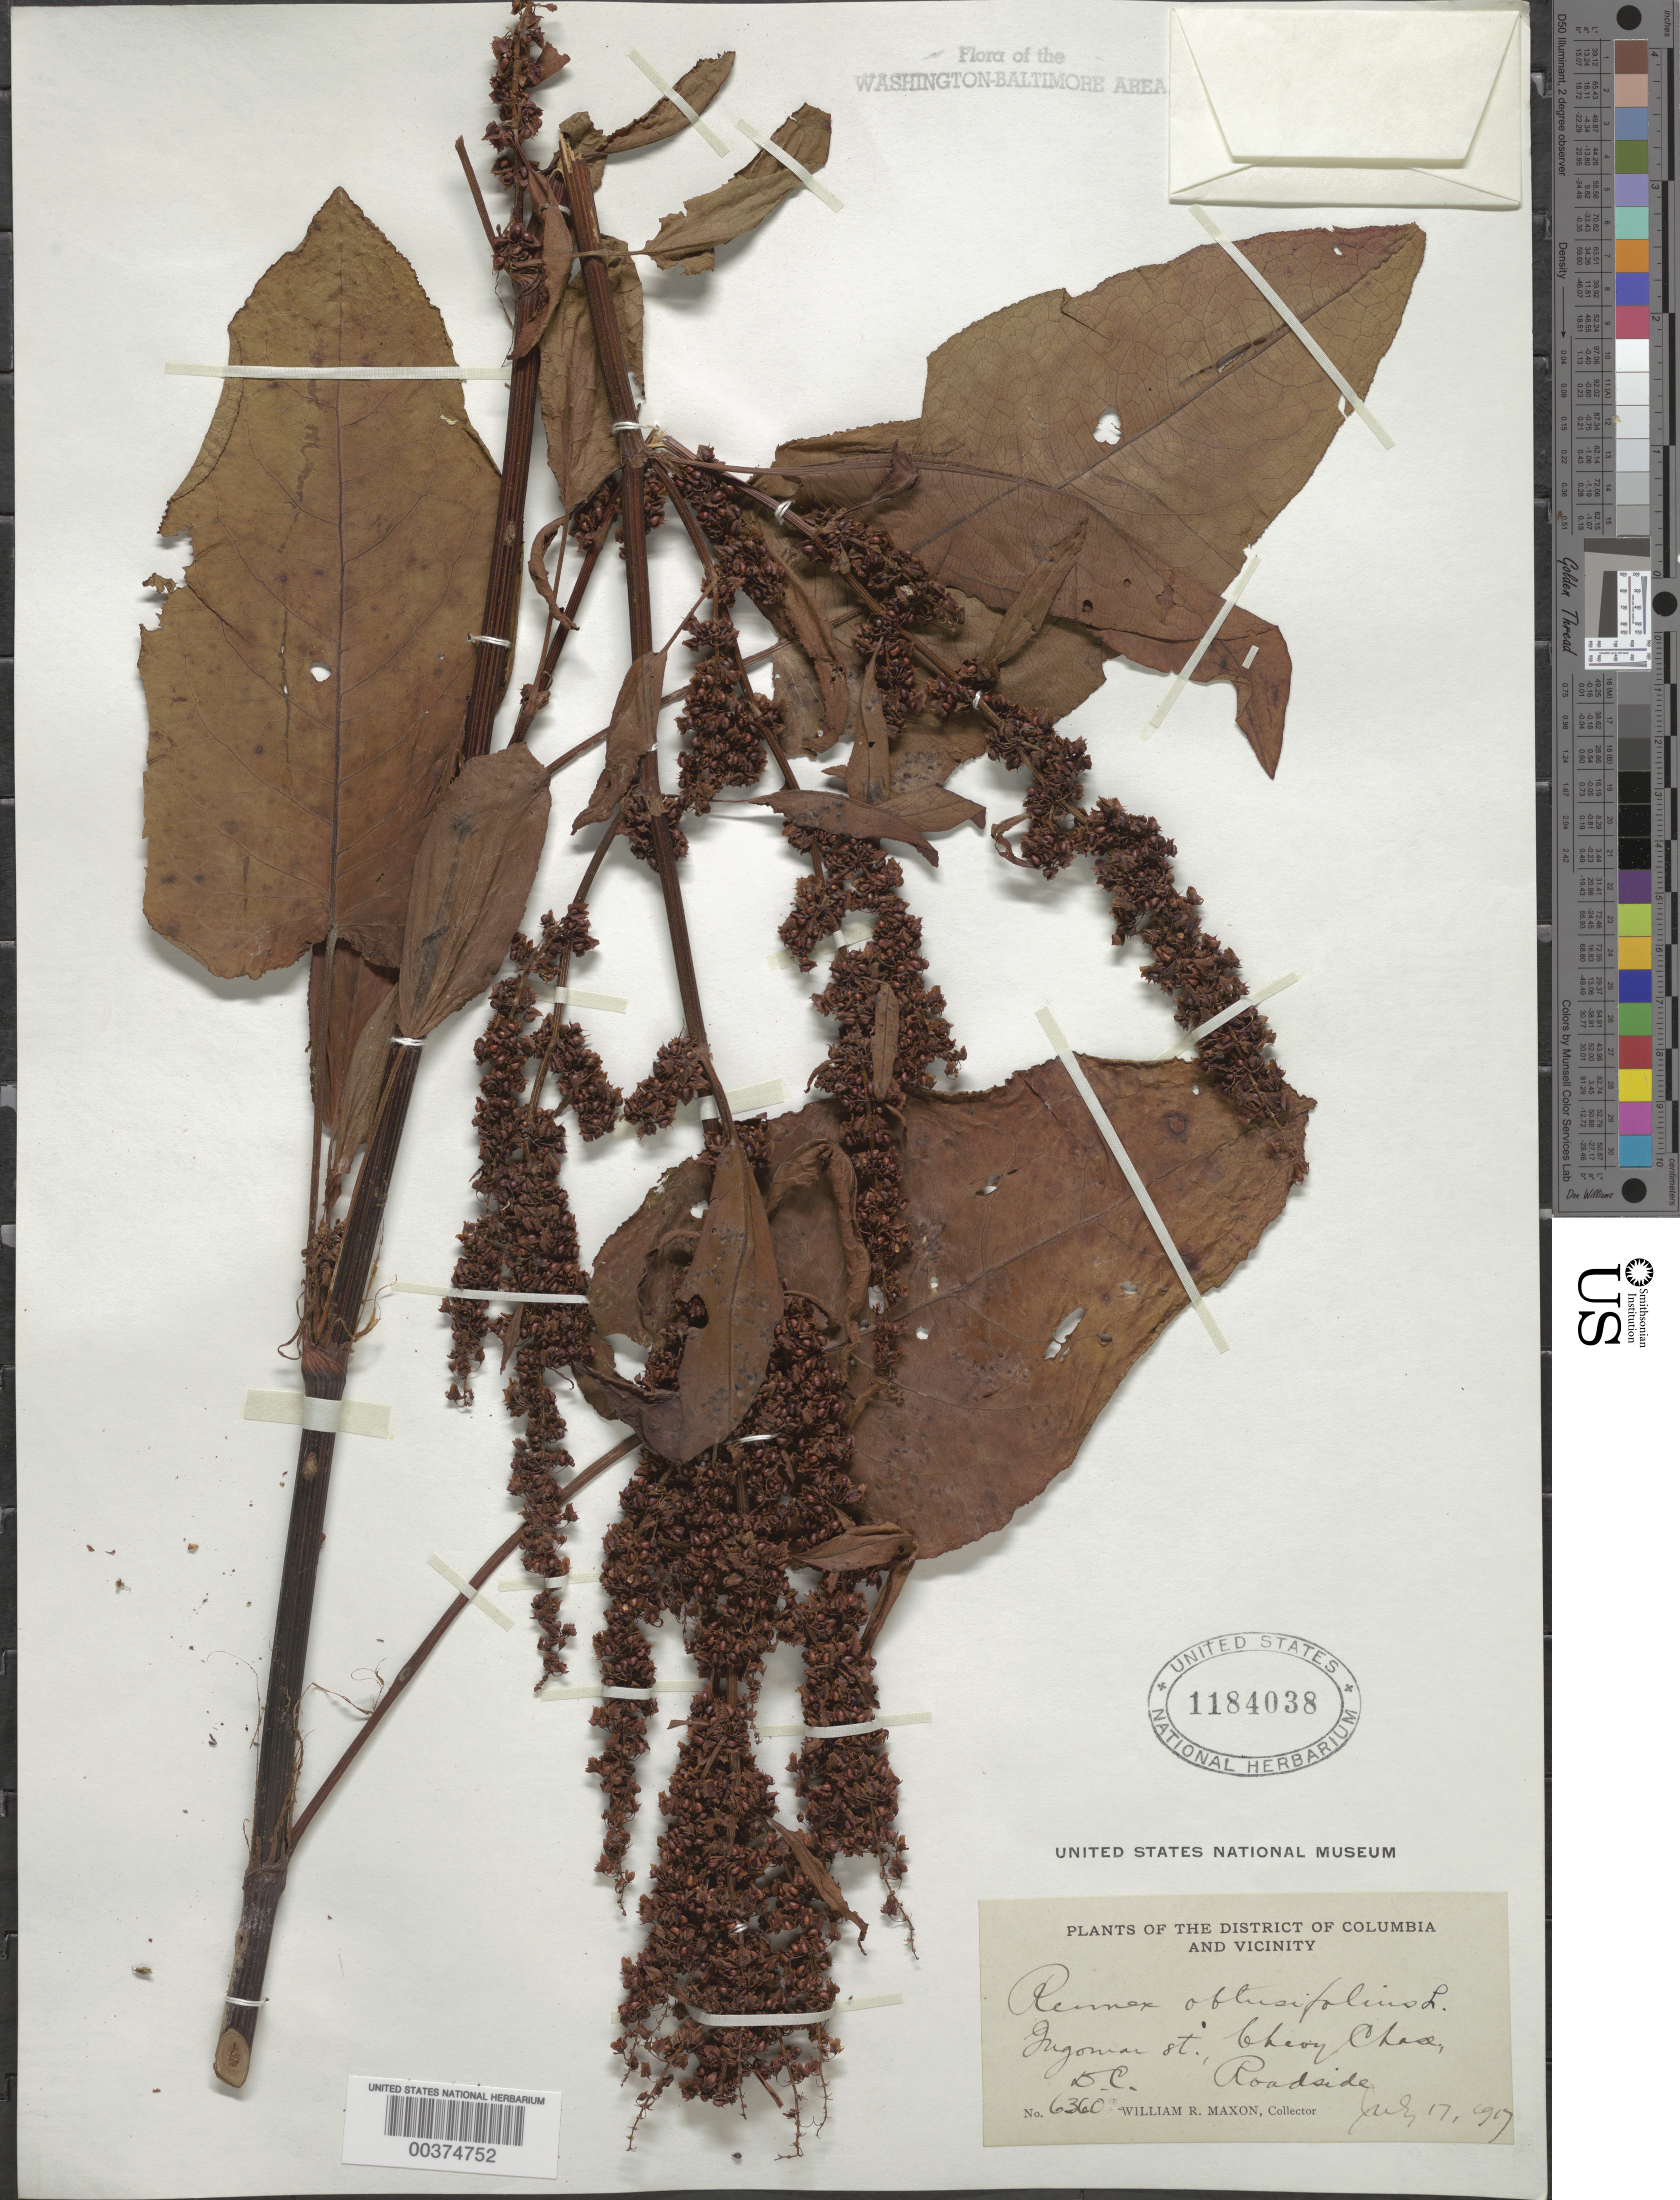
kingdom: Plantae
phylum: Tracheophyta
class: Magnoliopsida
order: Caryophyllales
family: Polygonaceae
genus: Rumex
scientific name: Rumex obtusifolius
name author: L.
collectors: W. R. Maxon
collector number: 6360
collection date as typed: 17 Jul 1917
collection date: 1917-07-17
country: United States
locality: Chevy Chase, Ingomar St.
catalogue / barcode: US 1184038